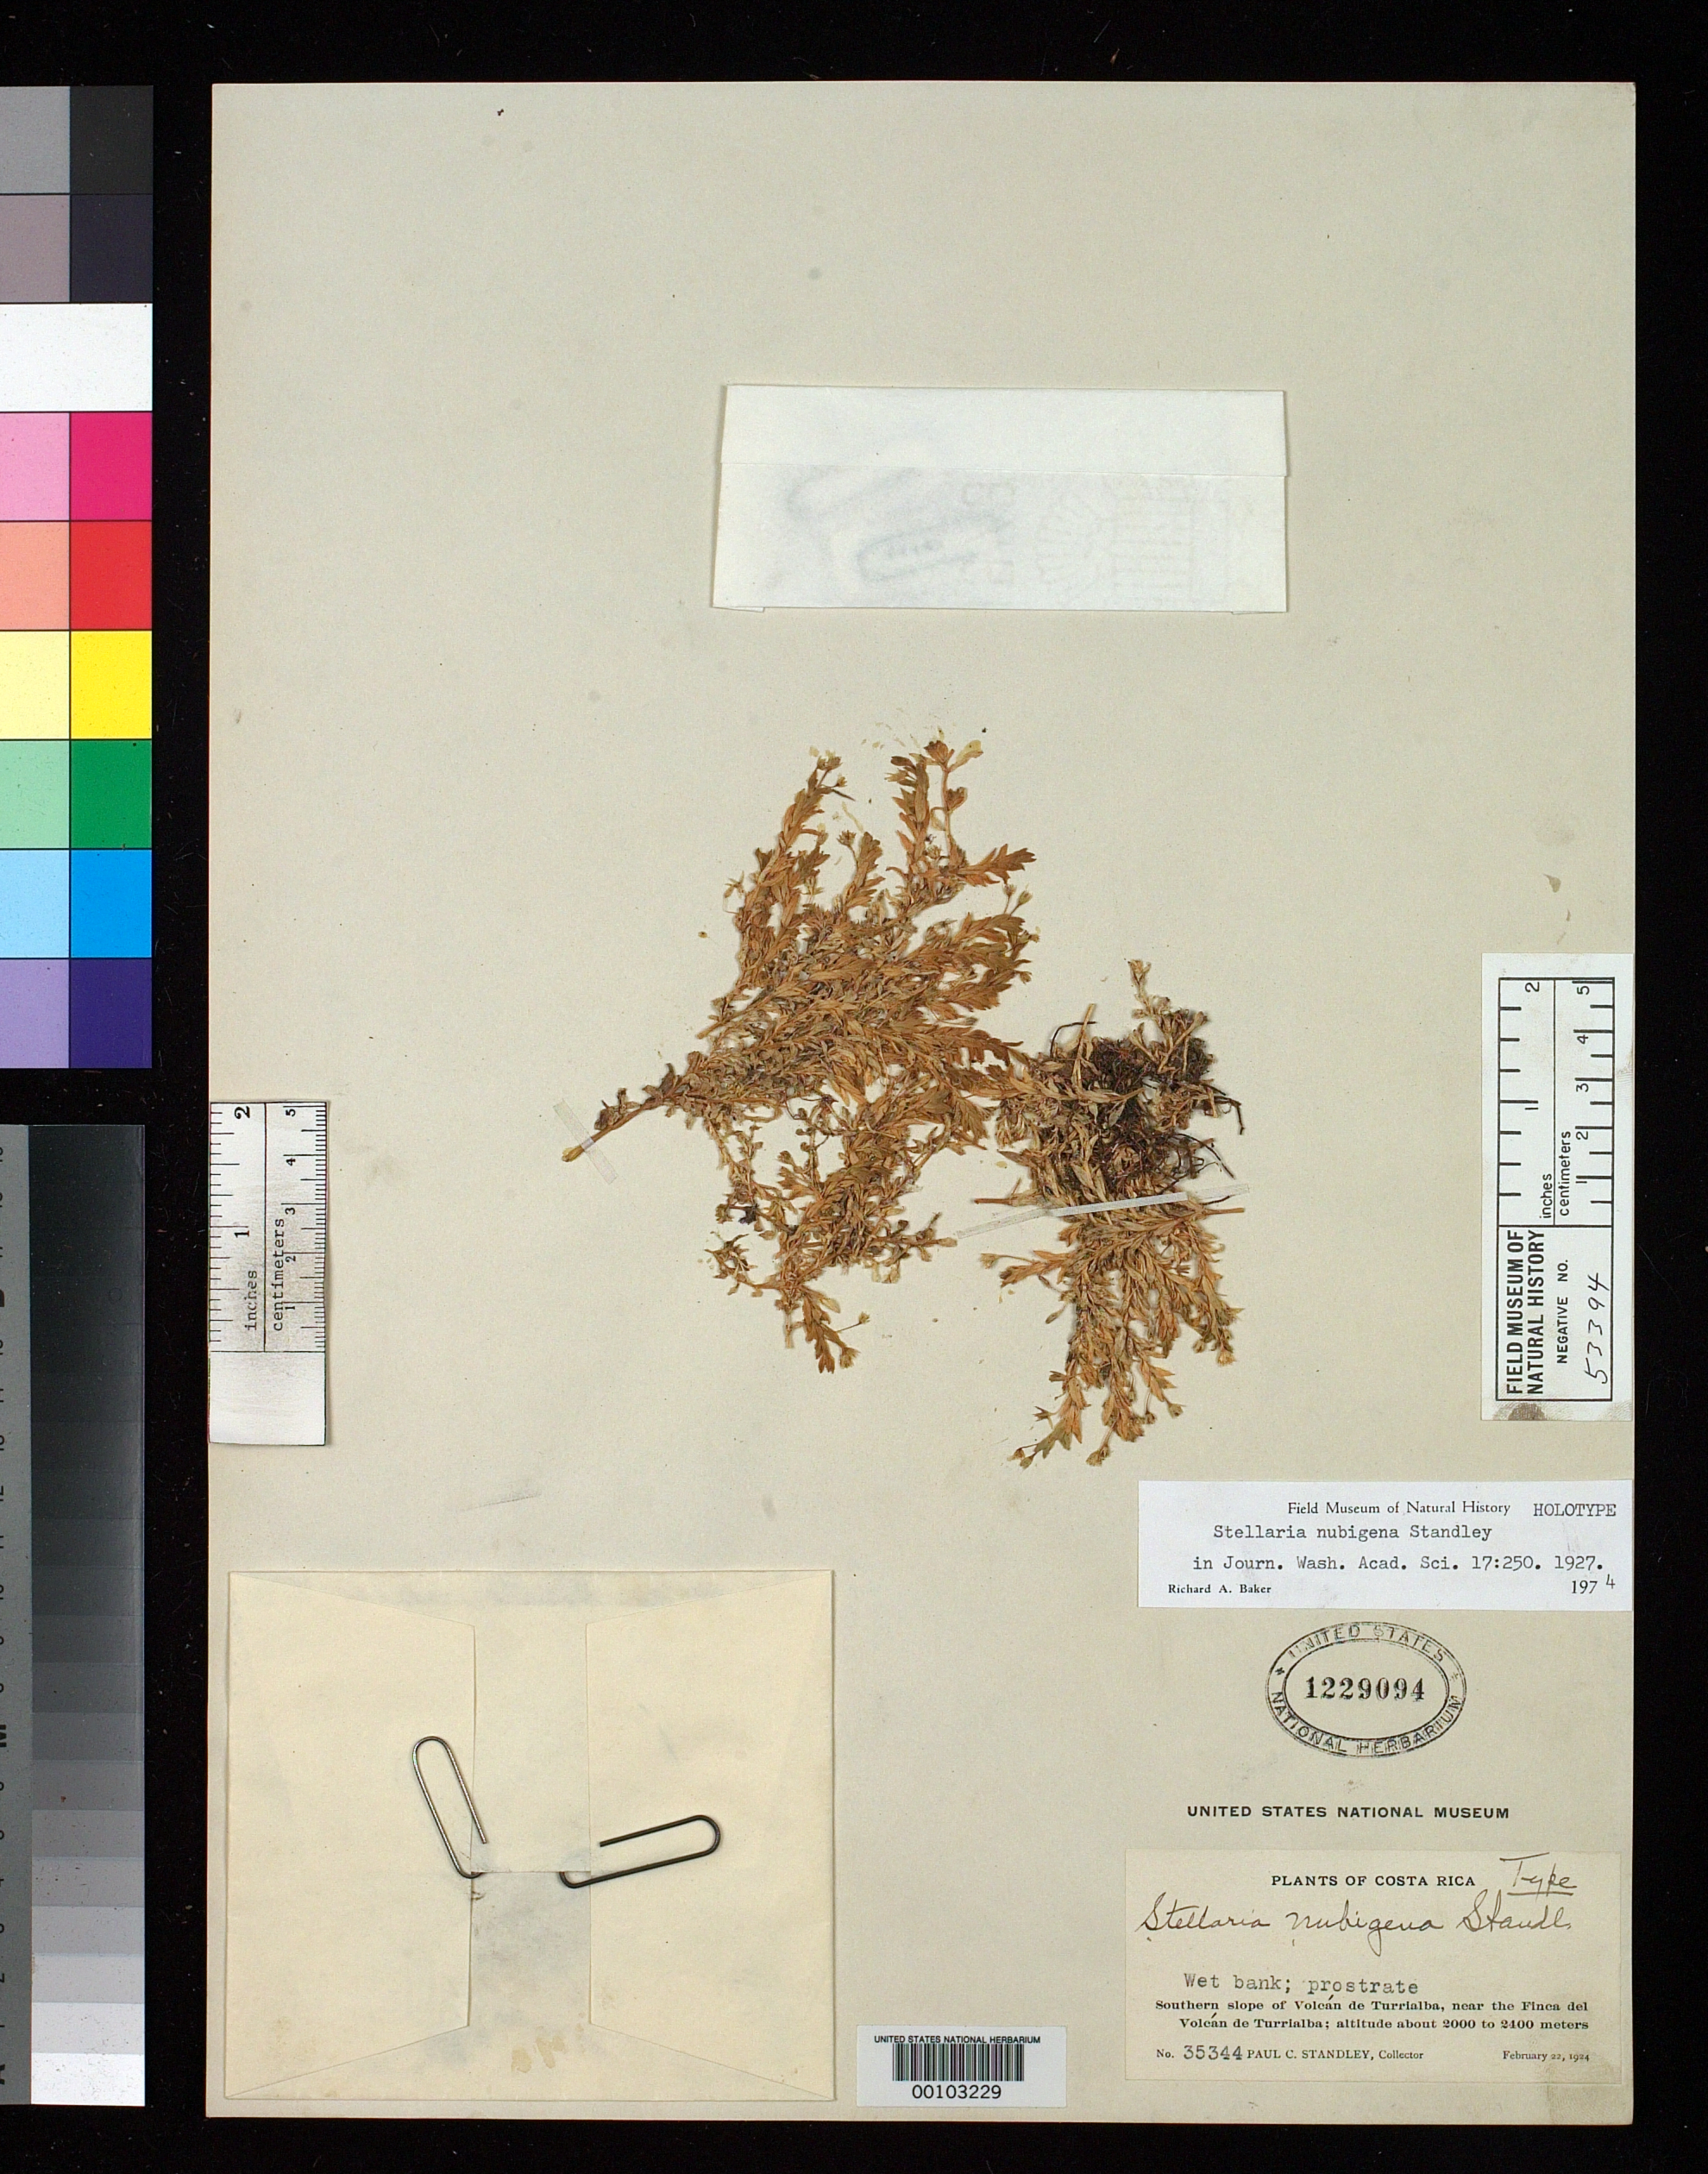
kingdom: Plantae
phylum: Tracheophyta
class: Magnoliopsida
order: Caryophyllales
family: Caryophyllaceae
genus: Stellaria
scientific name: Stellaria nubigena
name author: Standl.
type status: Holotype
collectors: P. C. Standley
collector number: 35344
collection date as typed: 22 Feb 1924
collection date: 1924-02-22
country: Costa Rica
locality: S slope of Turrialba Volcano, near Finca de Volcan de Turrialba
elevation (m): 2300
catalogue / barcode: US 1229094